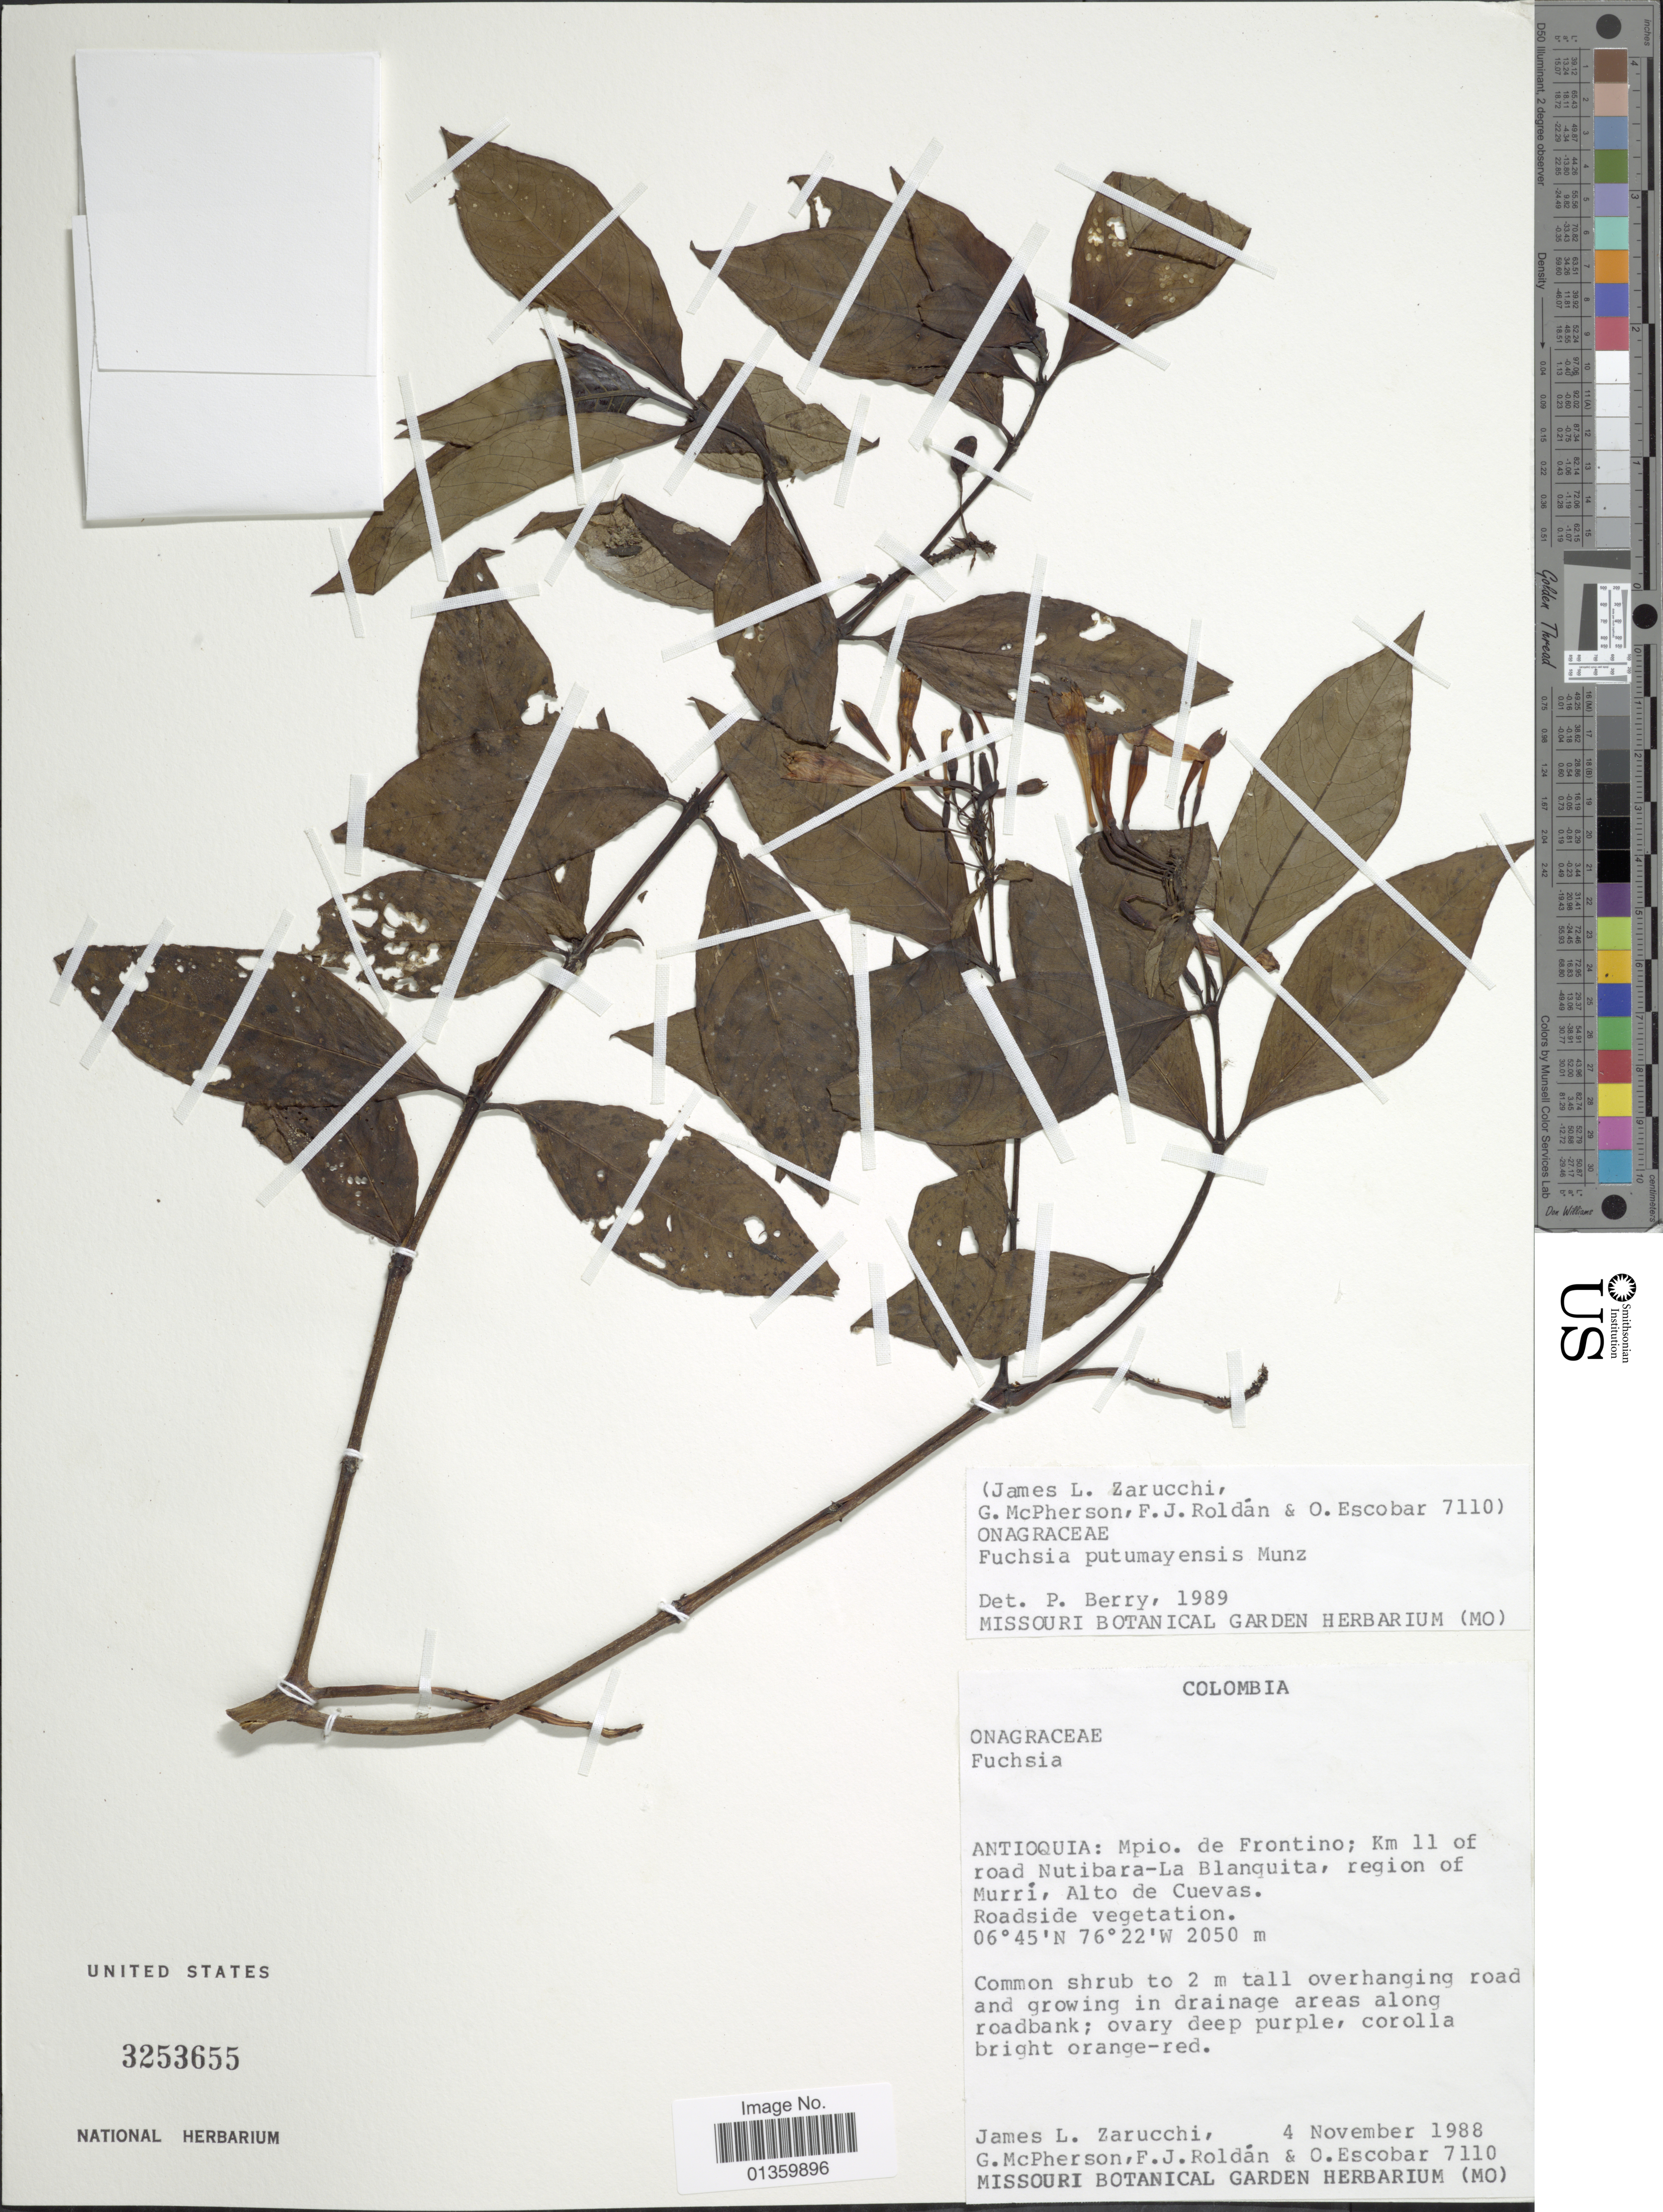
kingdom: Plantae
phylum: Tracheophyta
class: Magnoliopsida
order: Myrtales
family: Onagraceae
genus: Fuchsia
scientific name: Fuchsia putumayensis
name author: Munz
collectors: J. L. Zarucchi, G. D. McPherson, F. J. Roldán & O. Escobar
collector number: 7110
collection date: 1988-11-04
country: Colombia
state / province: Antioquia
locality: Mpio. de Frontino; Km 11 of road Nutibara-La Blanquita, region of Murri, Alto de Cuevas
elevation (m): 2050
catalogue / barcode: US 3253655